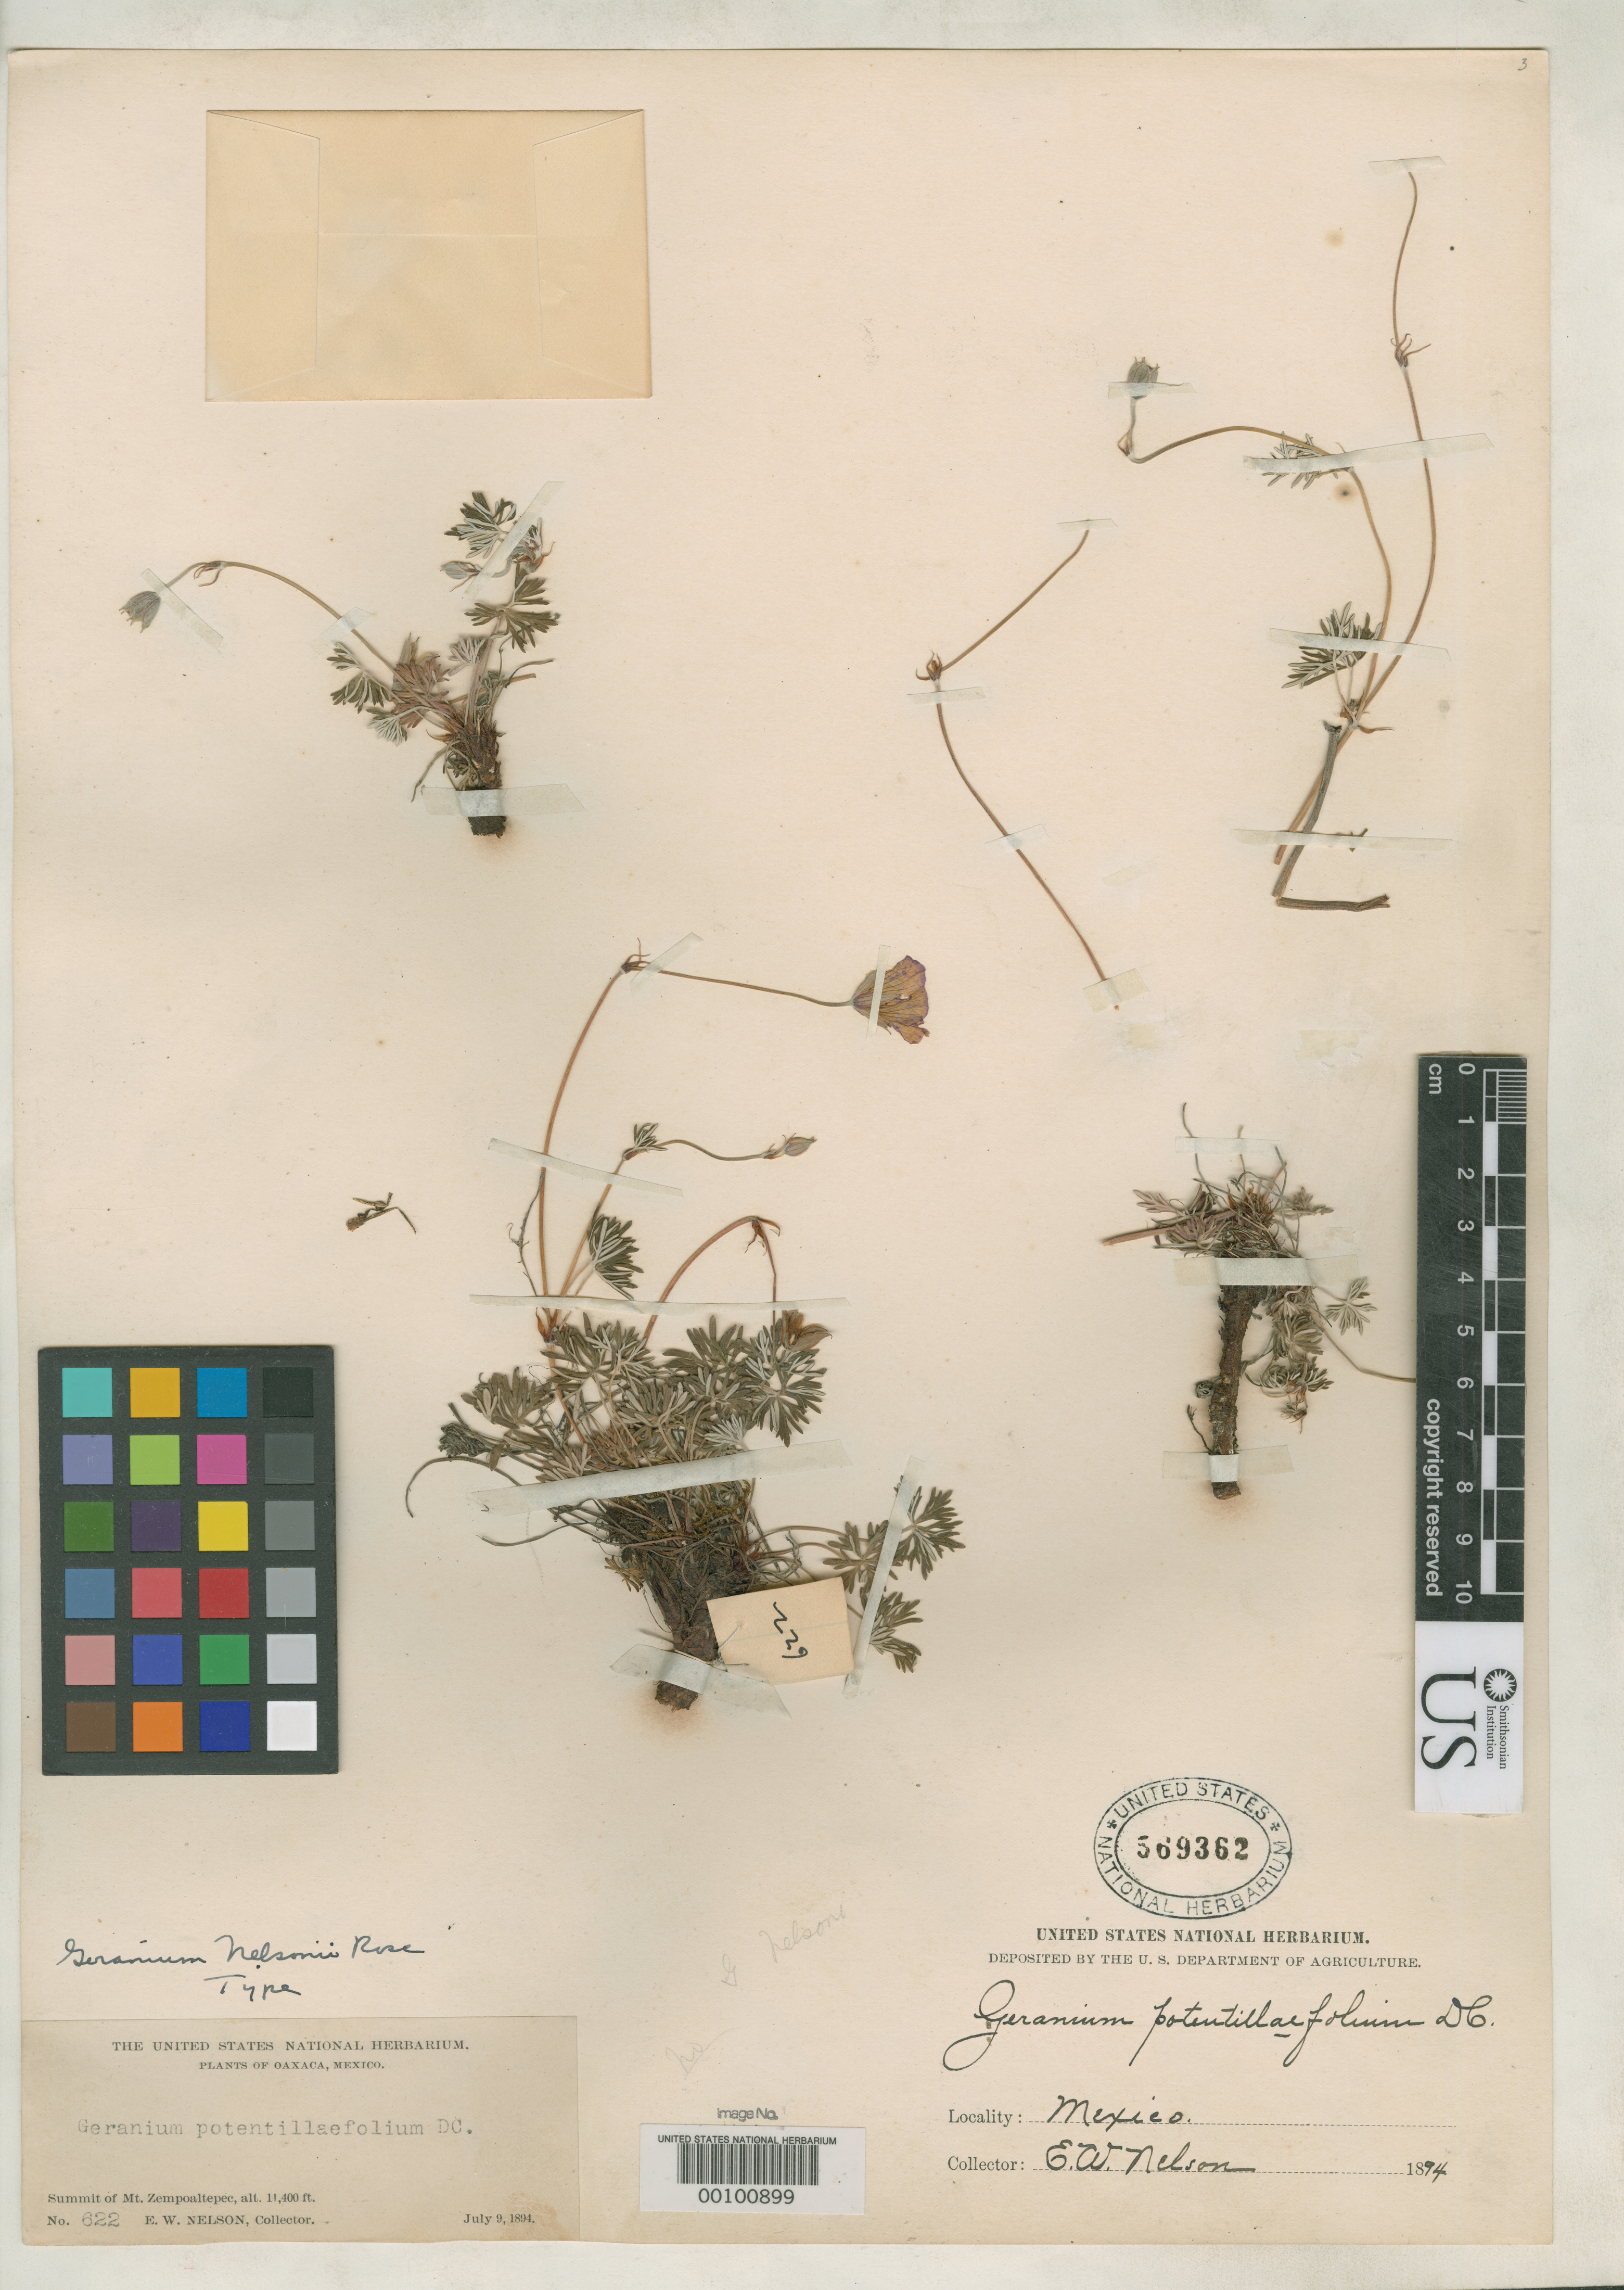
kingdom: Plantae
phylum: Tracheophyta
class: Magnoliopsida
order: Geraniales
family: Geraniaceae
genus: Geranium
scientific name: Geranium nelsonii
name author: Rose in Hanks & Small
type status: Isotype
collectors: E. W. Nelson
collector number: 622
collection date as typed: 09 Jul 1894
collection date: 1894-07-09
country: Mexico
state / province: Oaxaca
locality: Mt. Zempoaltepec; alt. 11400 ft.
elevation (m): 3475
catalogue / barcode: US 569362